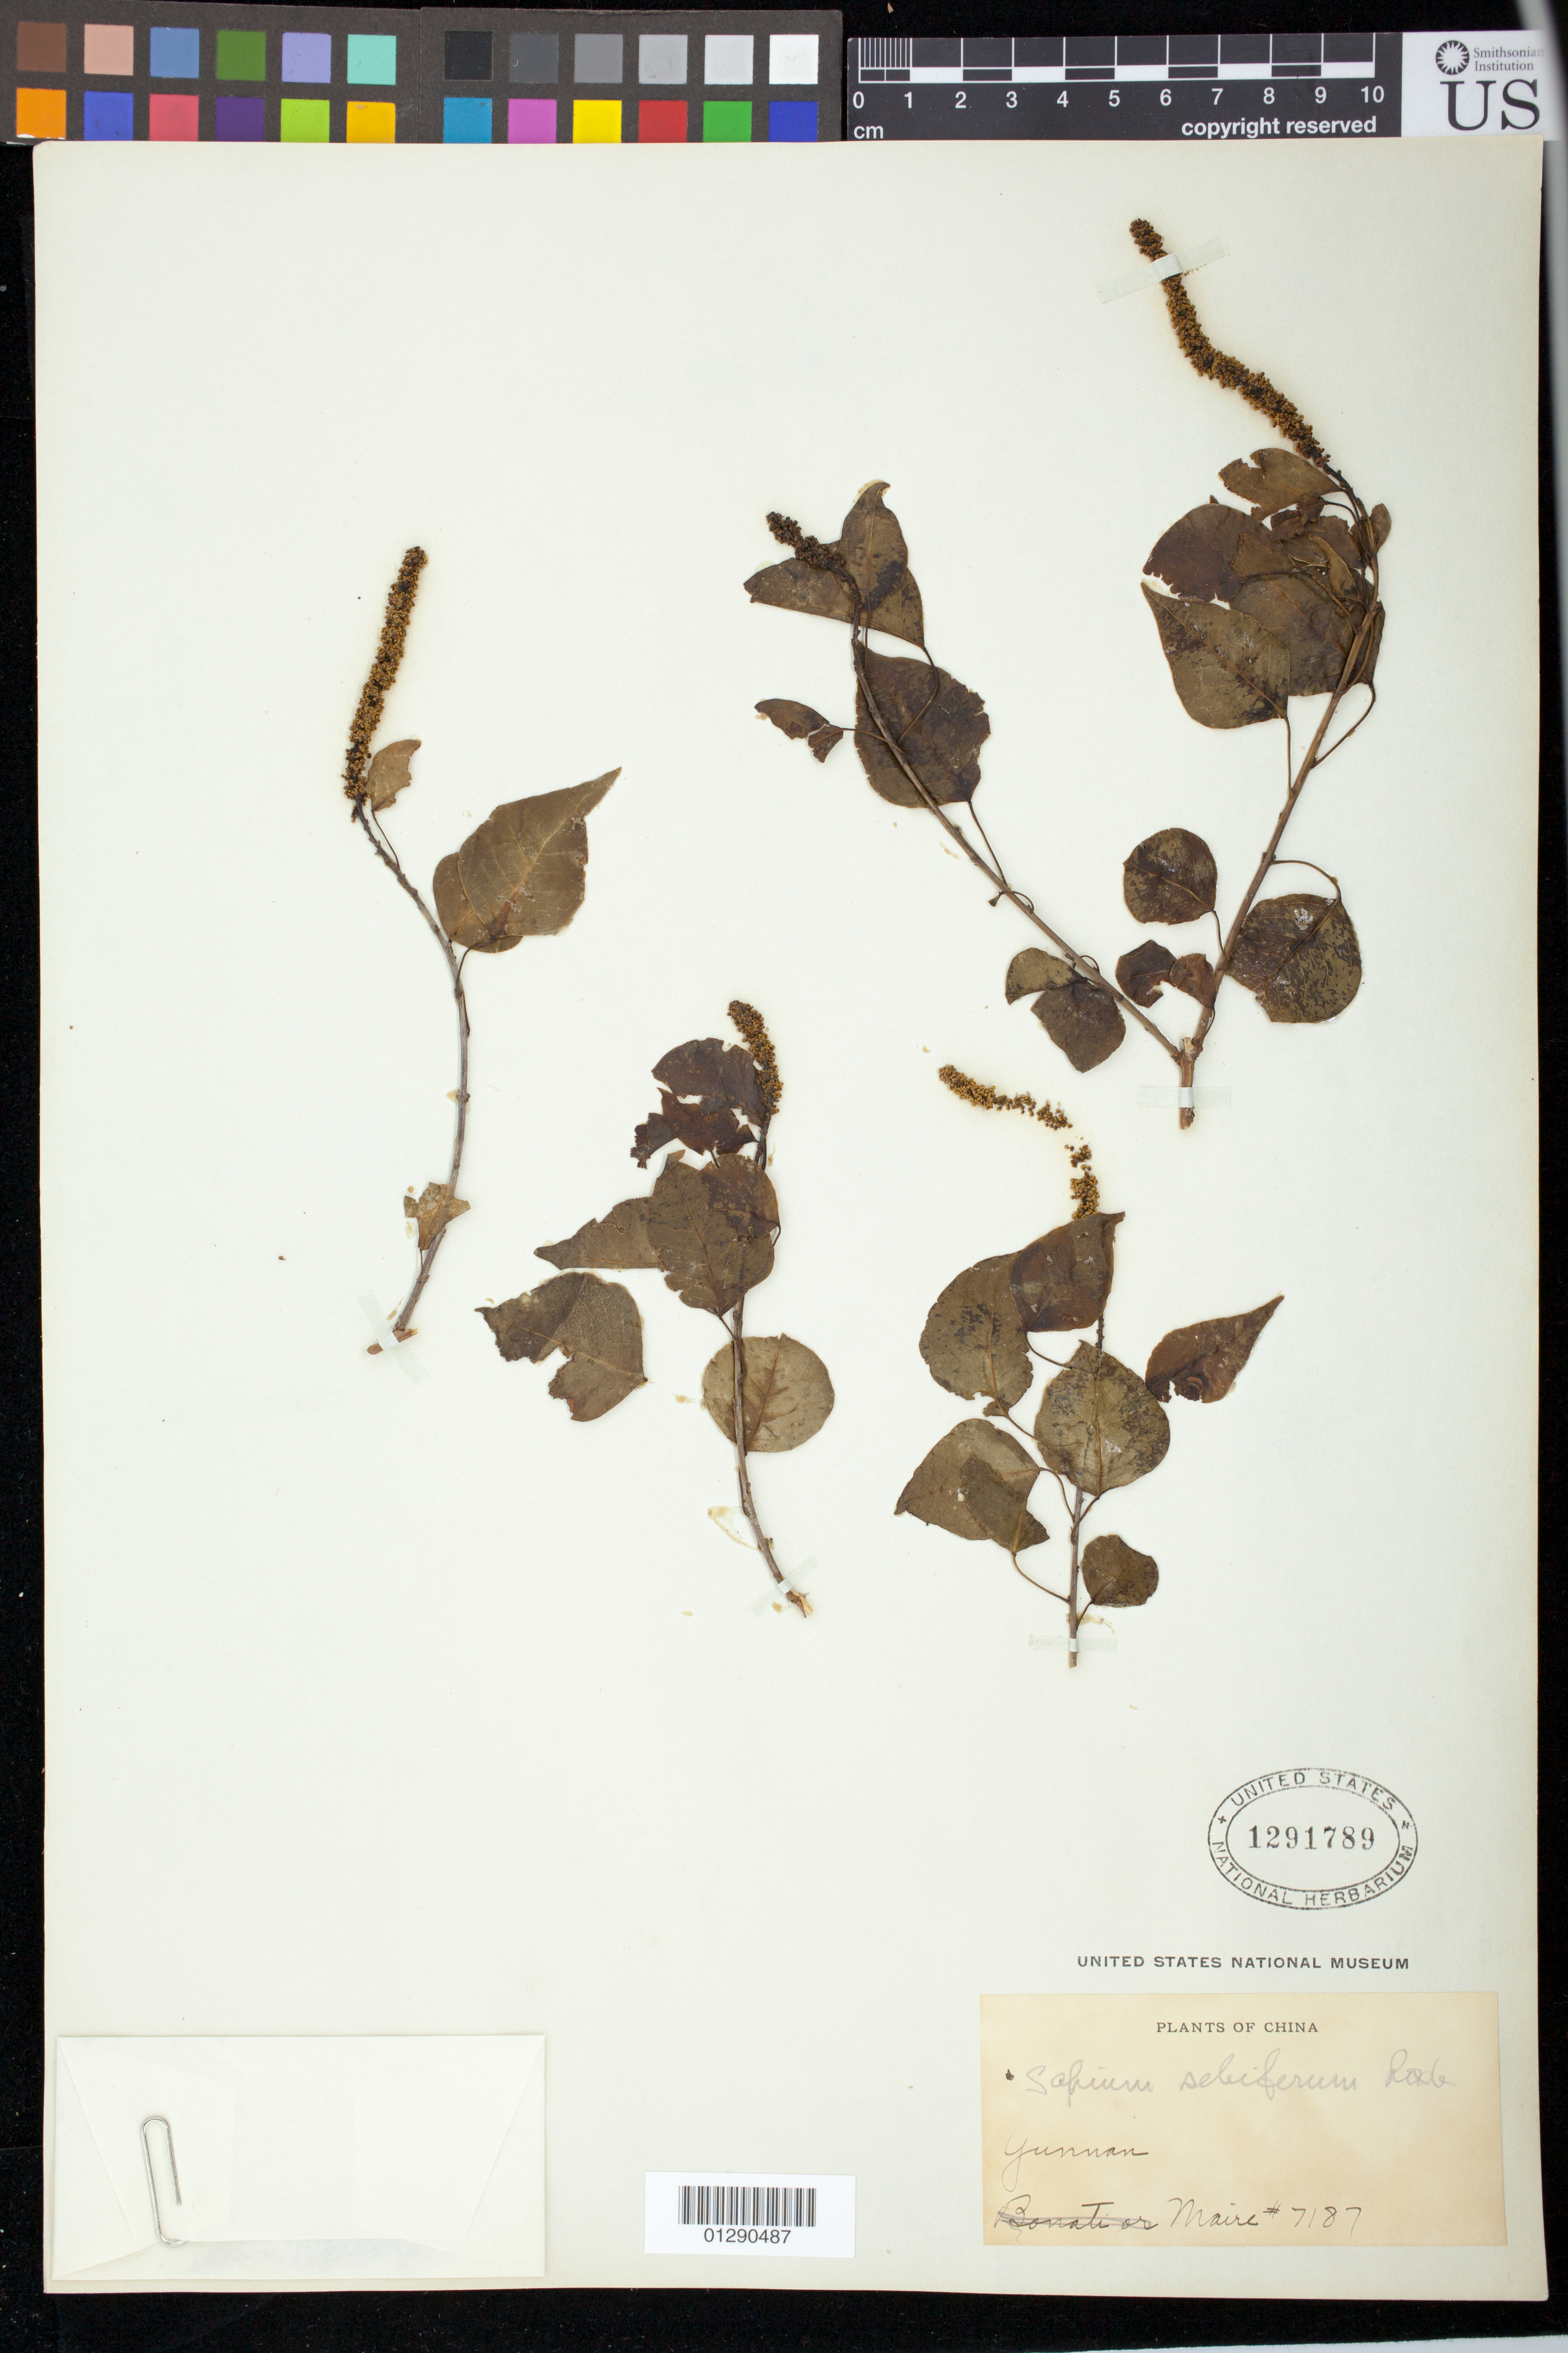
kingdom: Plantae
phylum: Tracheophyta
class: Magnoliopsida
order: Malpighiales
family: Euphorbiaceae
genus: Sapium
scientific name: Sapium sebiferum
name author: (L.) Roxb.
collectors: Maire, --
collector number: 7187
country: China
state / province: Yunnan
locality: Yunnan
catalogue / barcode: US 1291789